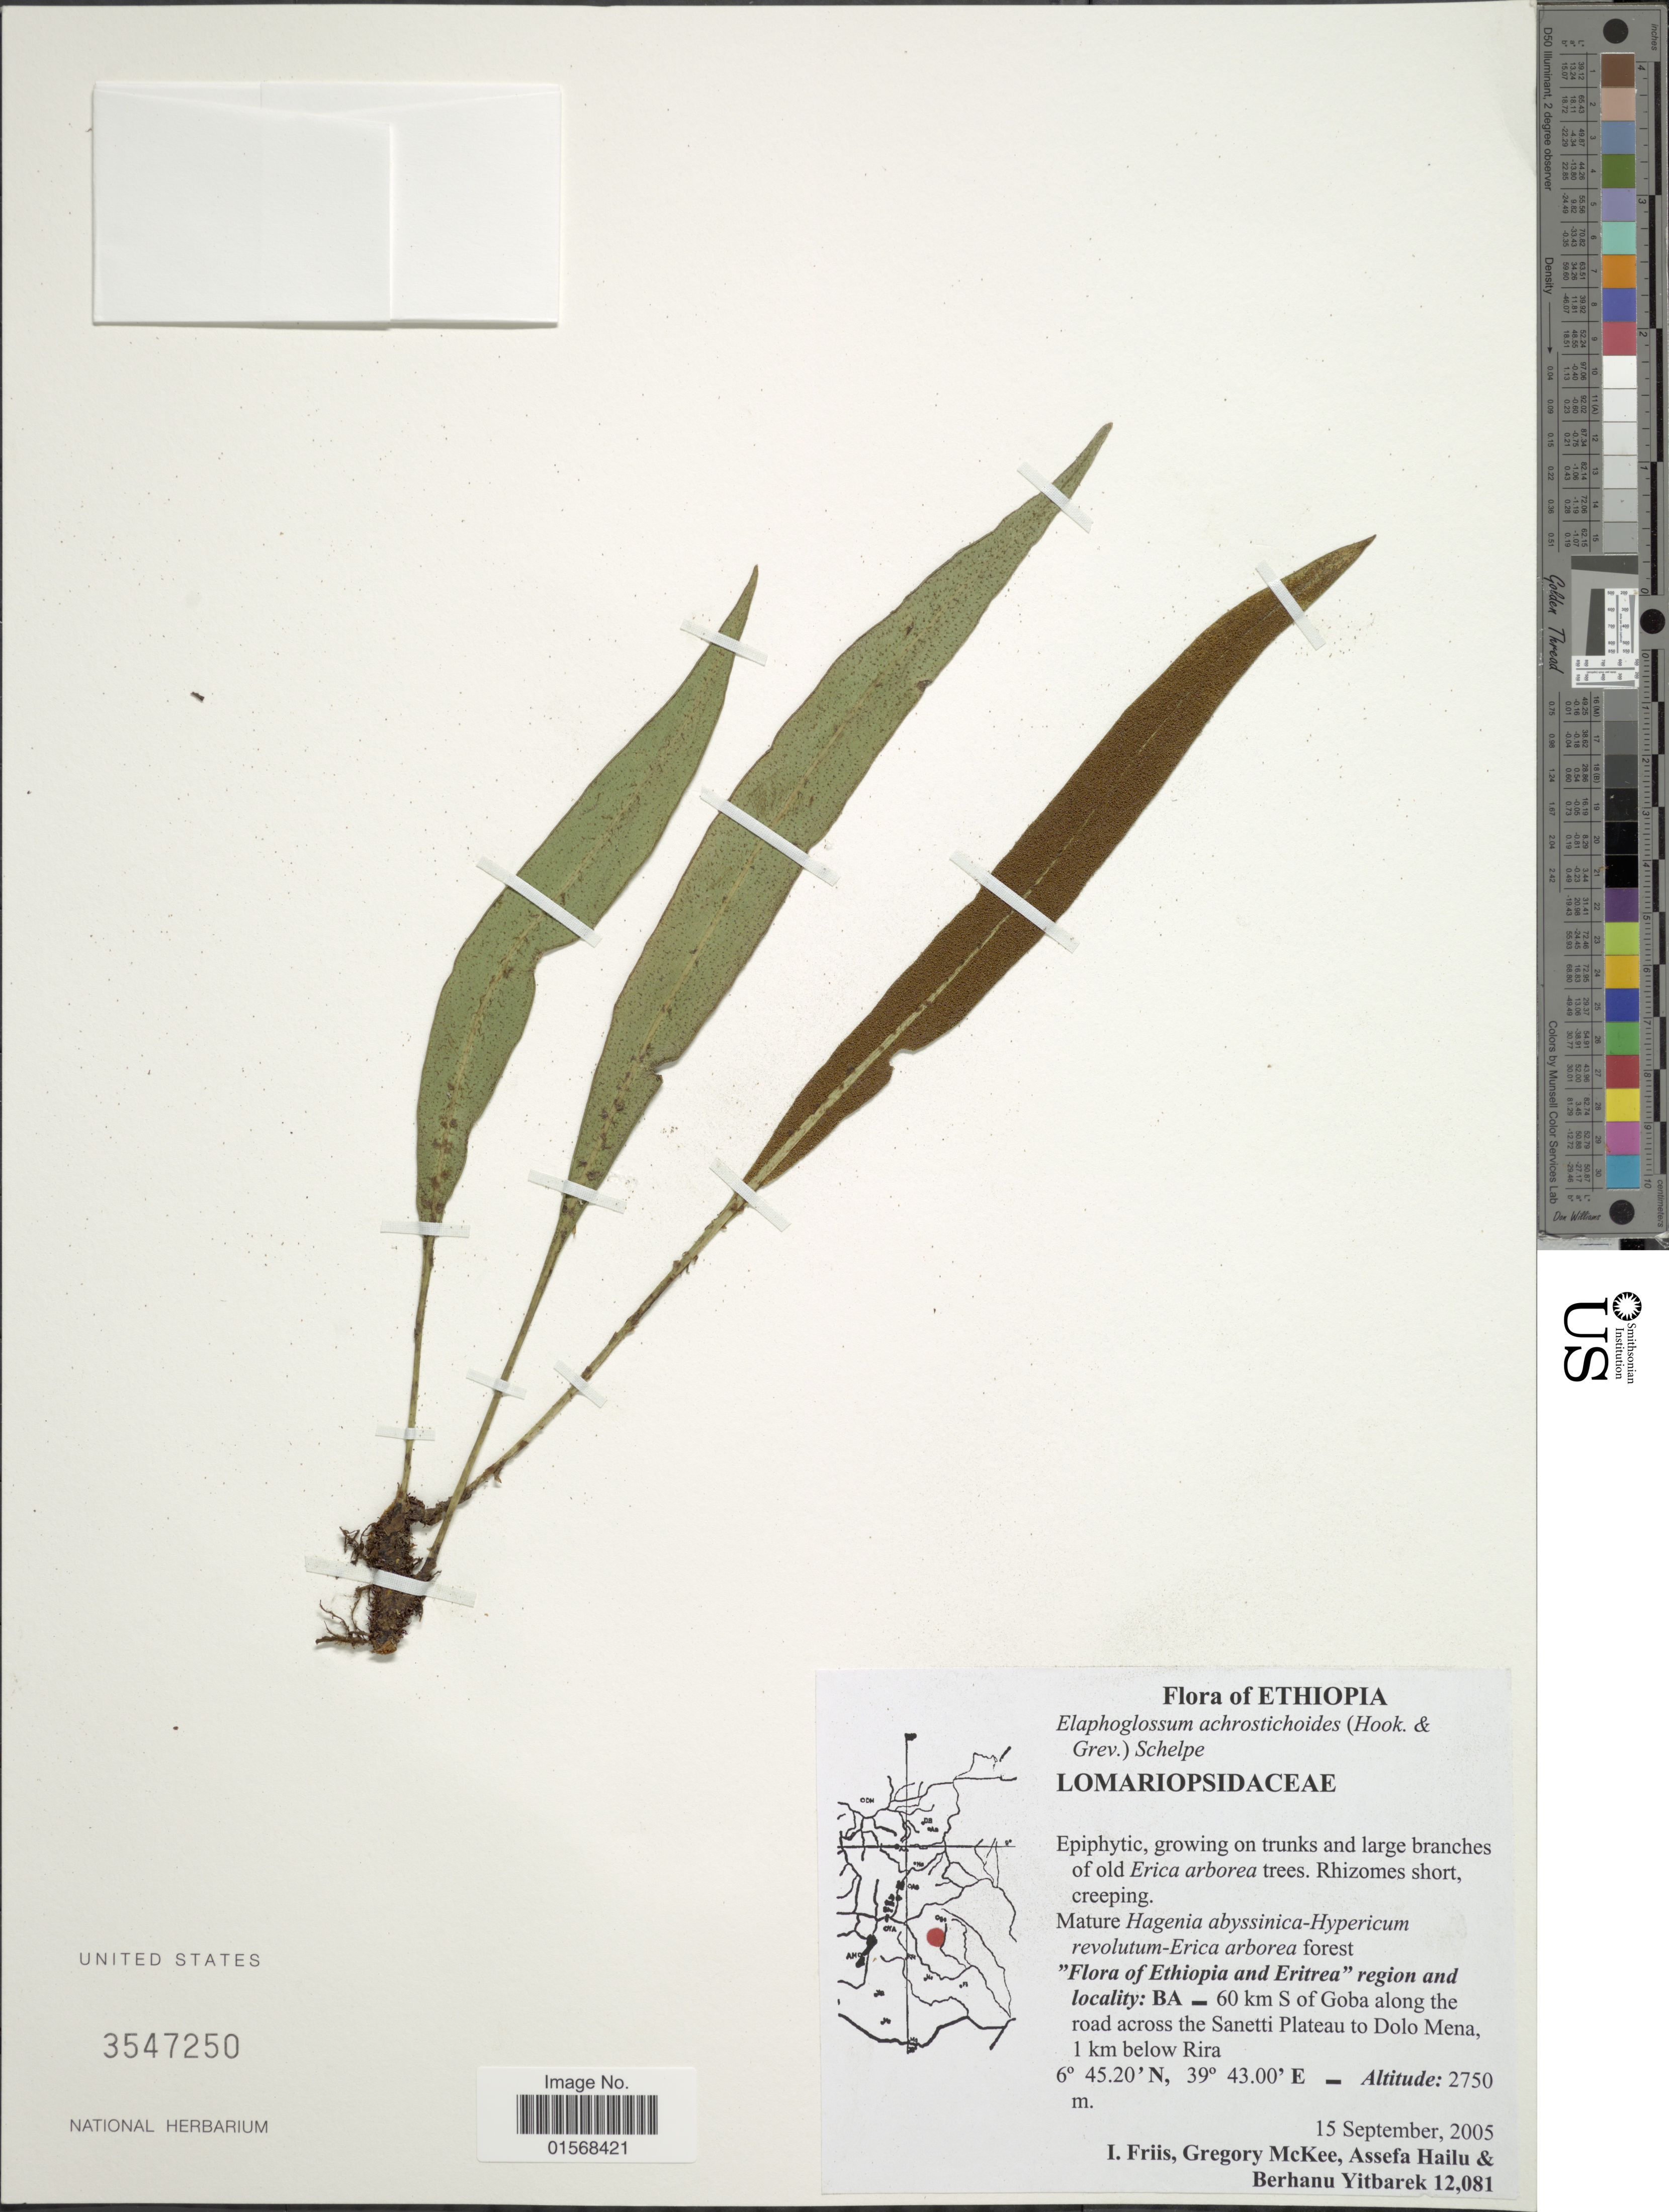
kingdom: Plantae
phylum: Tracheophyta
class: Polypodiopsida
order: Polypodiales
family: Dryopteridaceae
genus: Elaphoglossum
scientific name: Elaphoglossum acrostichoides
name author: (Hook. & Grev.) Schelpe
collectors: I. Friis, G. S. McKee, A. Hailu & B. Yitbarek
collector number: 12081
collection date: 2005-09-15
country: Ethiopia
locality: Ethiopia and Eritea region and locality: BA - 60 km S of Goba along the road across the Sanetti Plateau to Dolo Mena 1 km below Rira.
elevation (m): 2750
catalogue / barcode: US 3547250